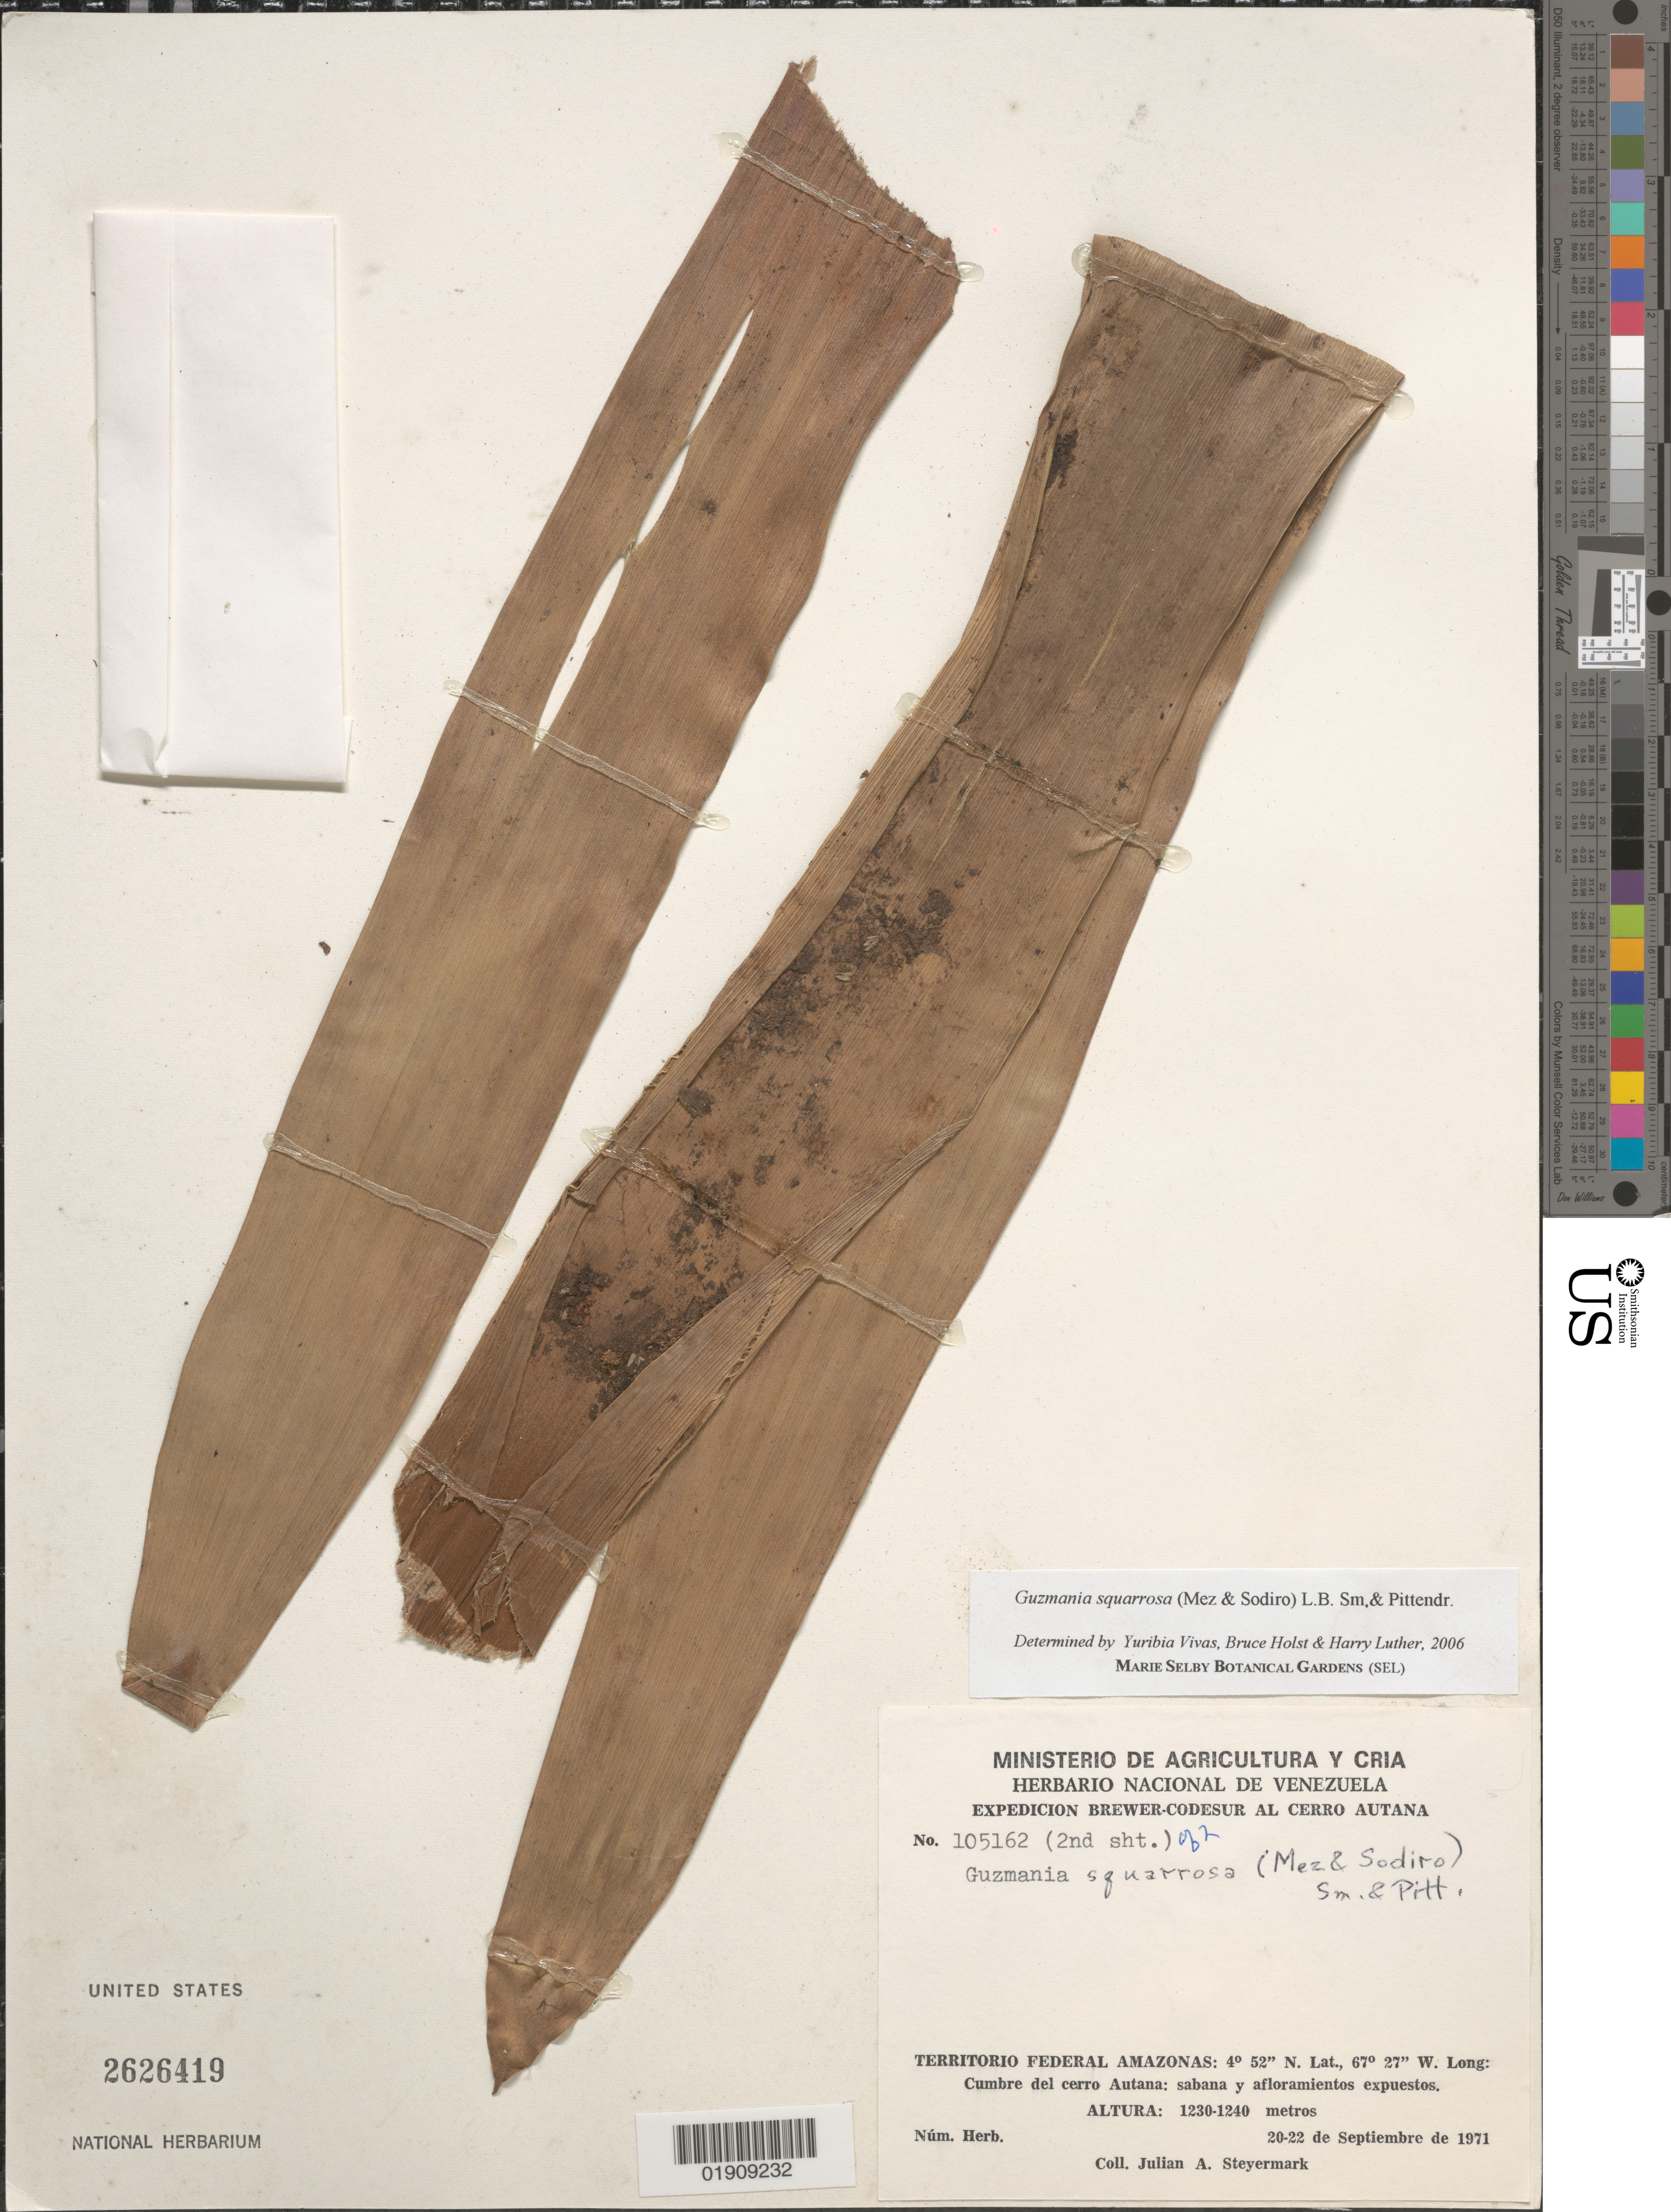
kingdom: Plantae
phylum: Tracheophyta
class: Liliopsida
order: Poales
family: Bromeliaceae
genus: Guzmania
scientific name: Guzmania squarrosa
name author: (Mez & Sodiro) L.B. Sm. & Pittendr.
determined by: Vivas, Yuribia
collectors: J. Steyermark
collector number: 105162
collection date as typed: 20 Sep 1971 to 22 Sep 1971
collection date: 1971-09-20/1971-09-22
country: Venezuela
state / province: Amazonas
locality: Cumbre del Cerro Autana.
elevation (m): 1230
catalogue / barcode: US 2626419